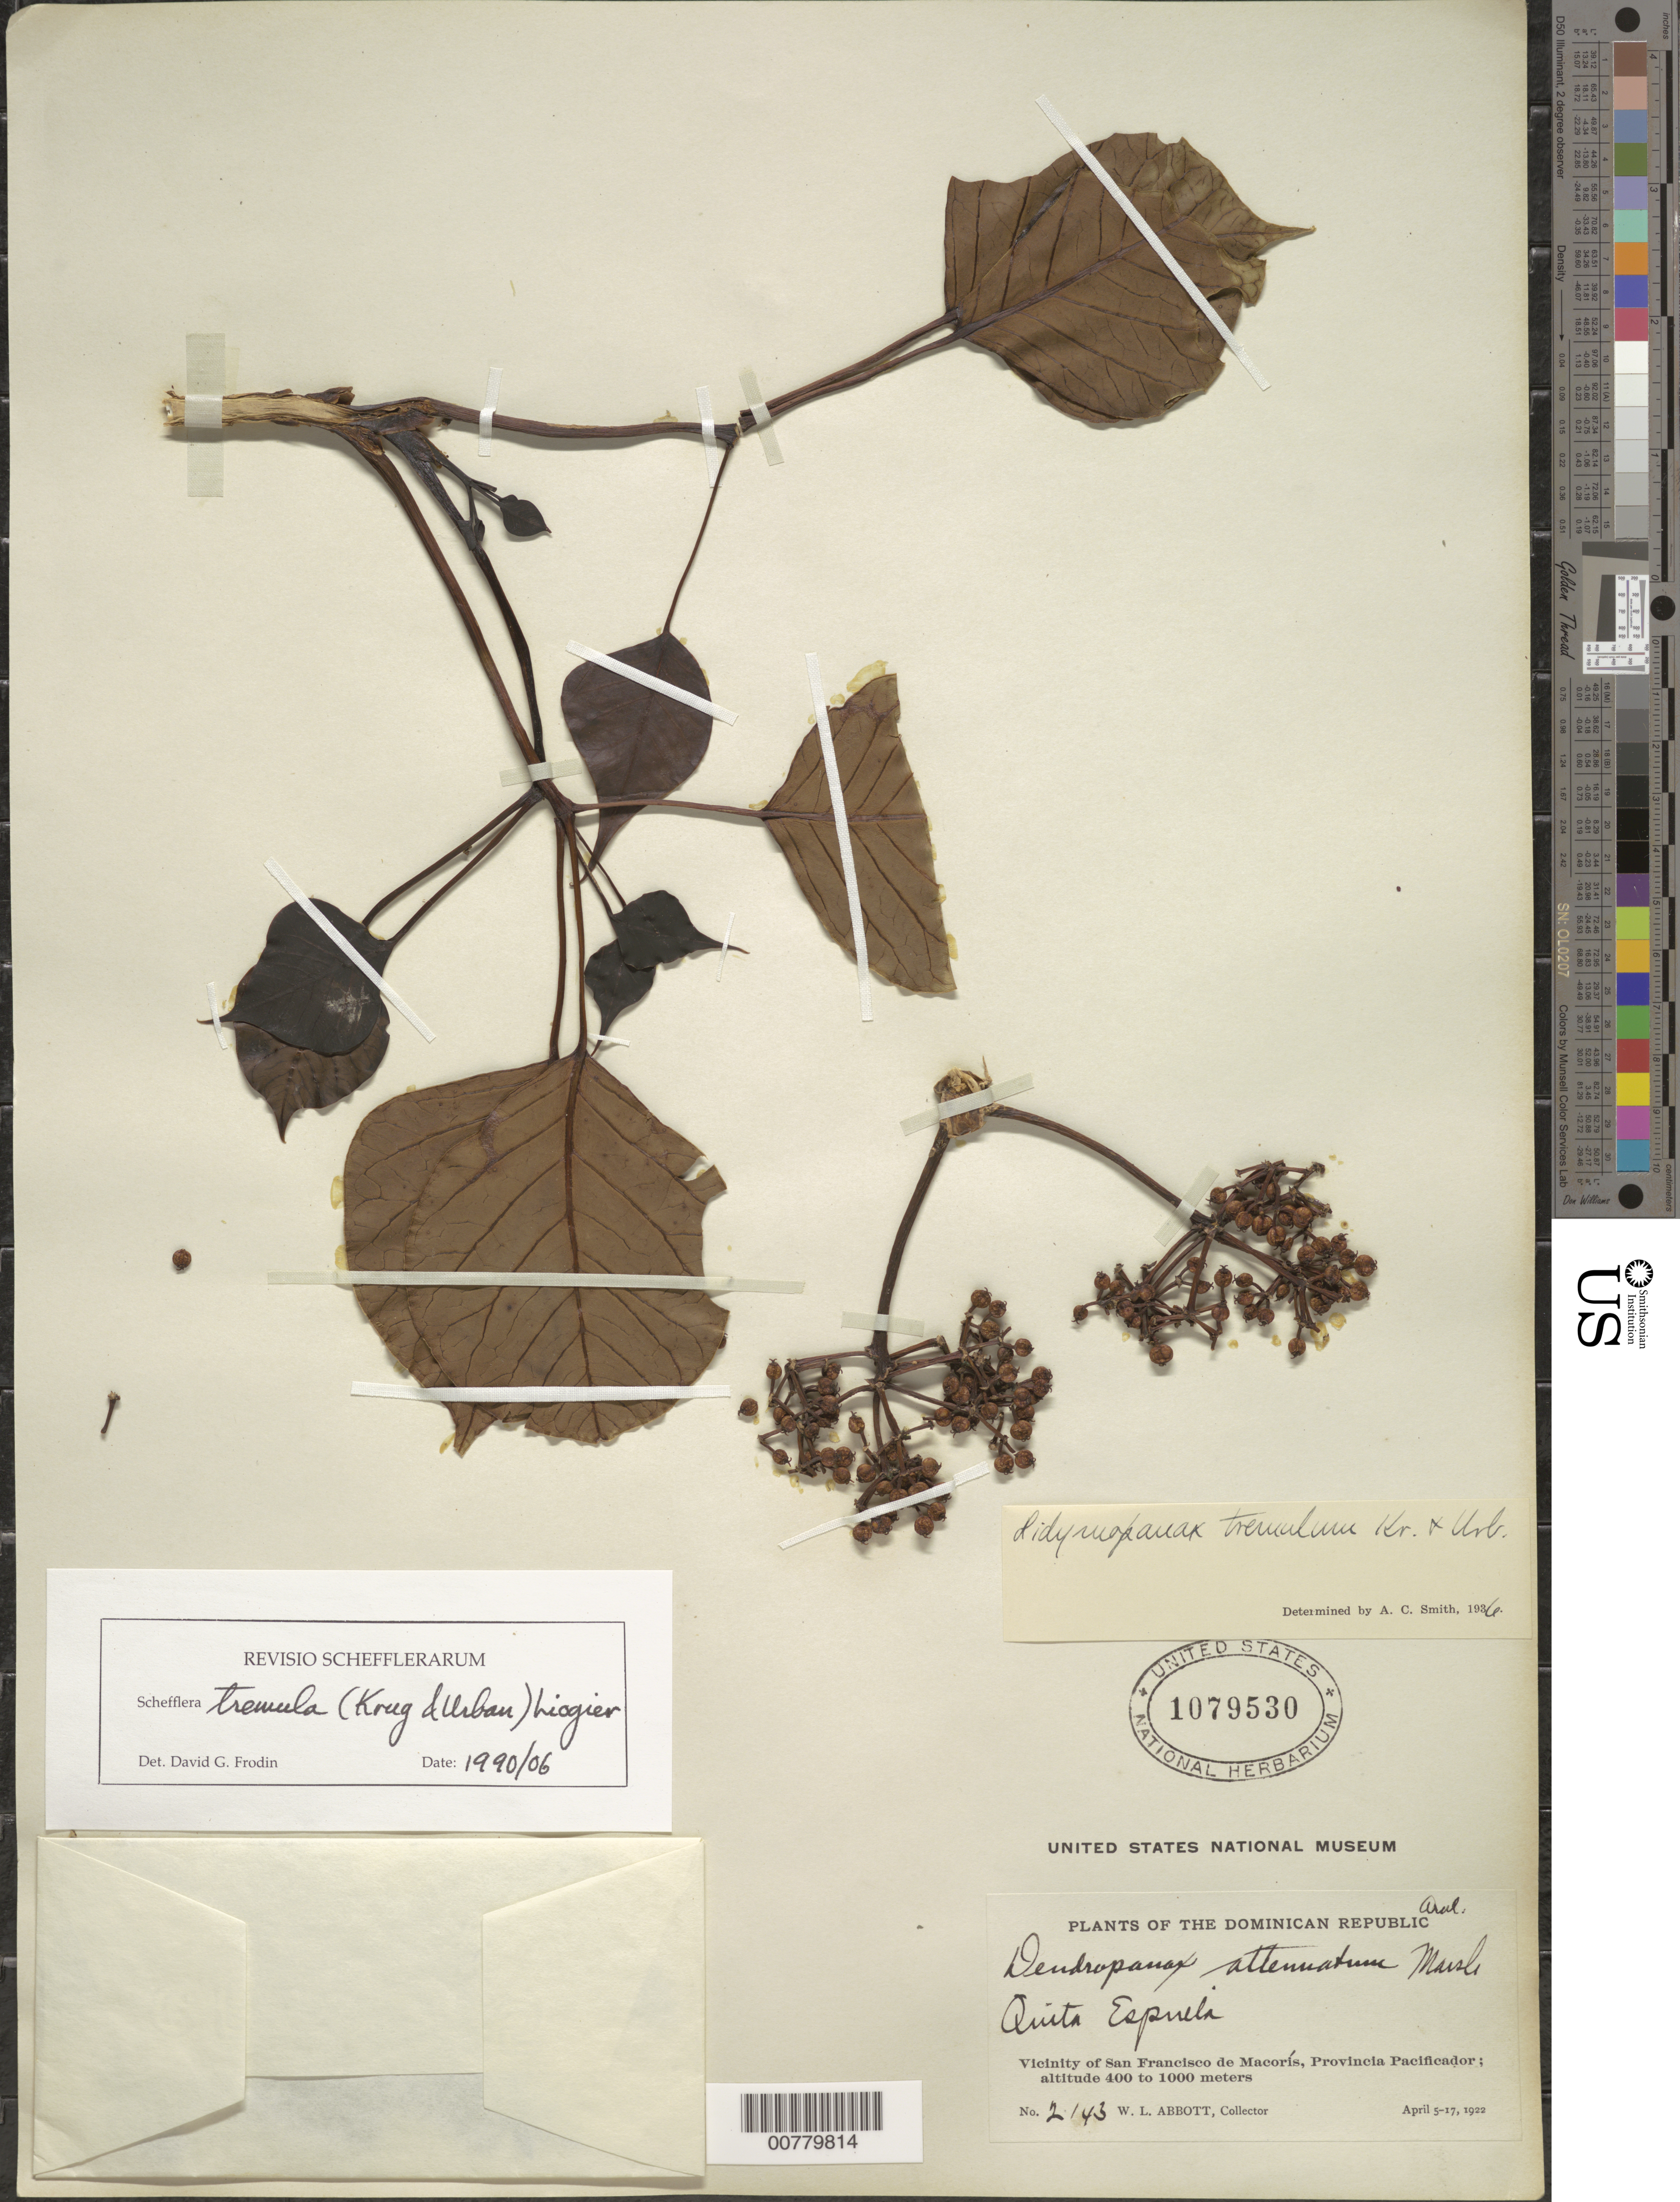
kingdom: Plantae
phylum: Tracheophyta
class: Magnoliopsida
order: Apiales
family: Araliaceae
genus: Schefflera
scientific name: Schefflera tremula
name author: (Krug & Urb.) Alain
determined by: Frodin, D. G.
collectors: W. L. Abbott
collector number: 2143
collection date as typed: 05 Apr 1922 to 17 Apr 1922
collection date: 1922-04-05/1922-04-17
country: Dominican Republic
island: Hispaniola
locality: Province of Pacificador?, vicinity of San Francisco de Macorís, Quita Espuela.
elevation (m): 400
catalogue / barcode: US 1079530